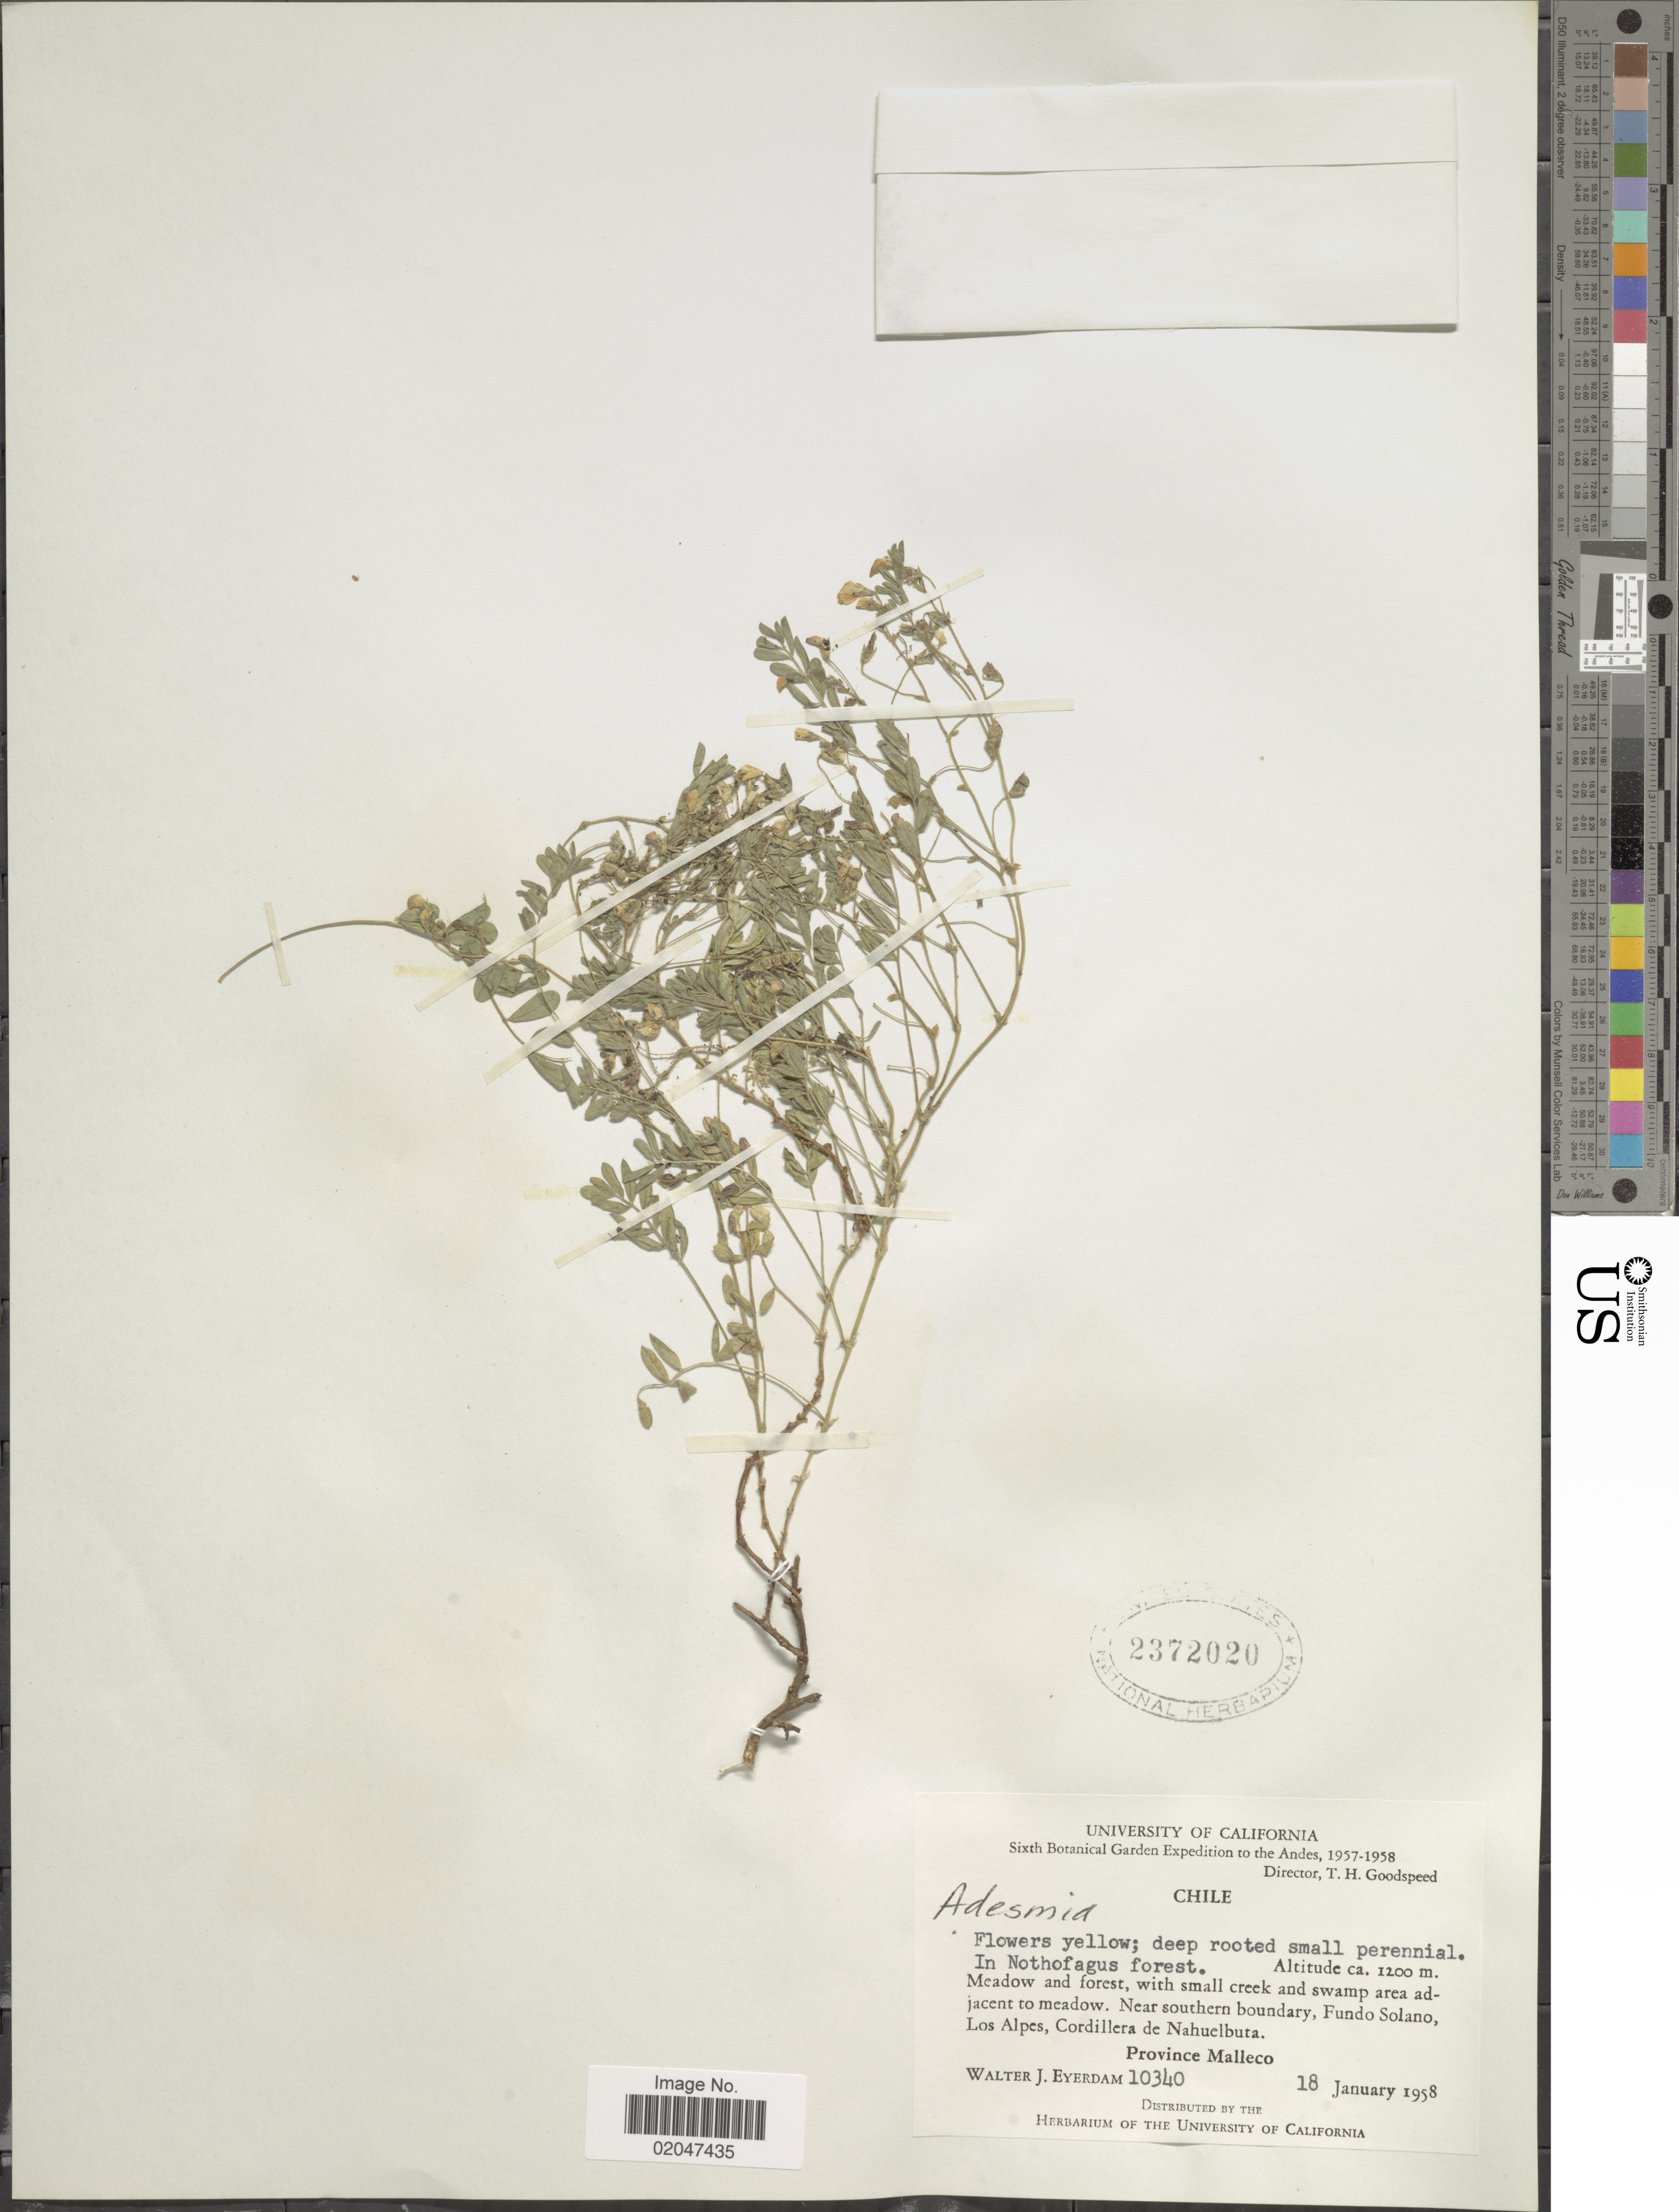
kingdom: Plantae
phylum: Tracheophyta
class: Magnoliopsida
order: Fabales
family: Fabaceae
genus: Adesmia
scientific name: Adesmia sp.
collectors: W. J. Eyerdam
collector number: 10340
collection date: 1958-01-18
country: Chile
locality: The Andes. Meadow and forest, with small creek and swamp area adjacent to meadow. Near southern boundary, Fundo Solano, Los Alpes, Cordillera de Nahuelbuta. Province Malleco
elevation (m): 1200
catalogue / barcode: US 2372020